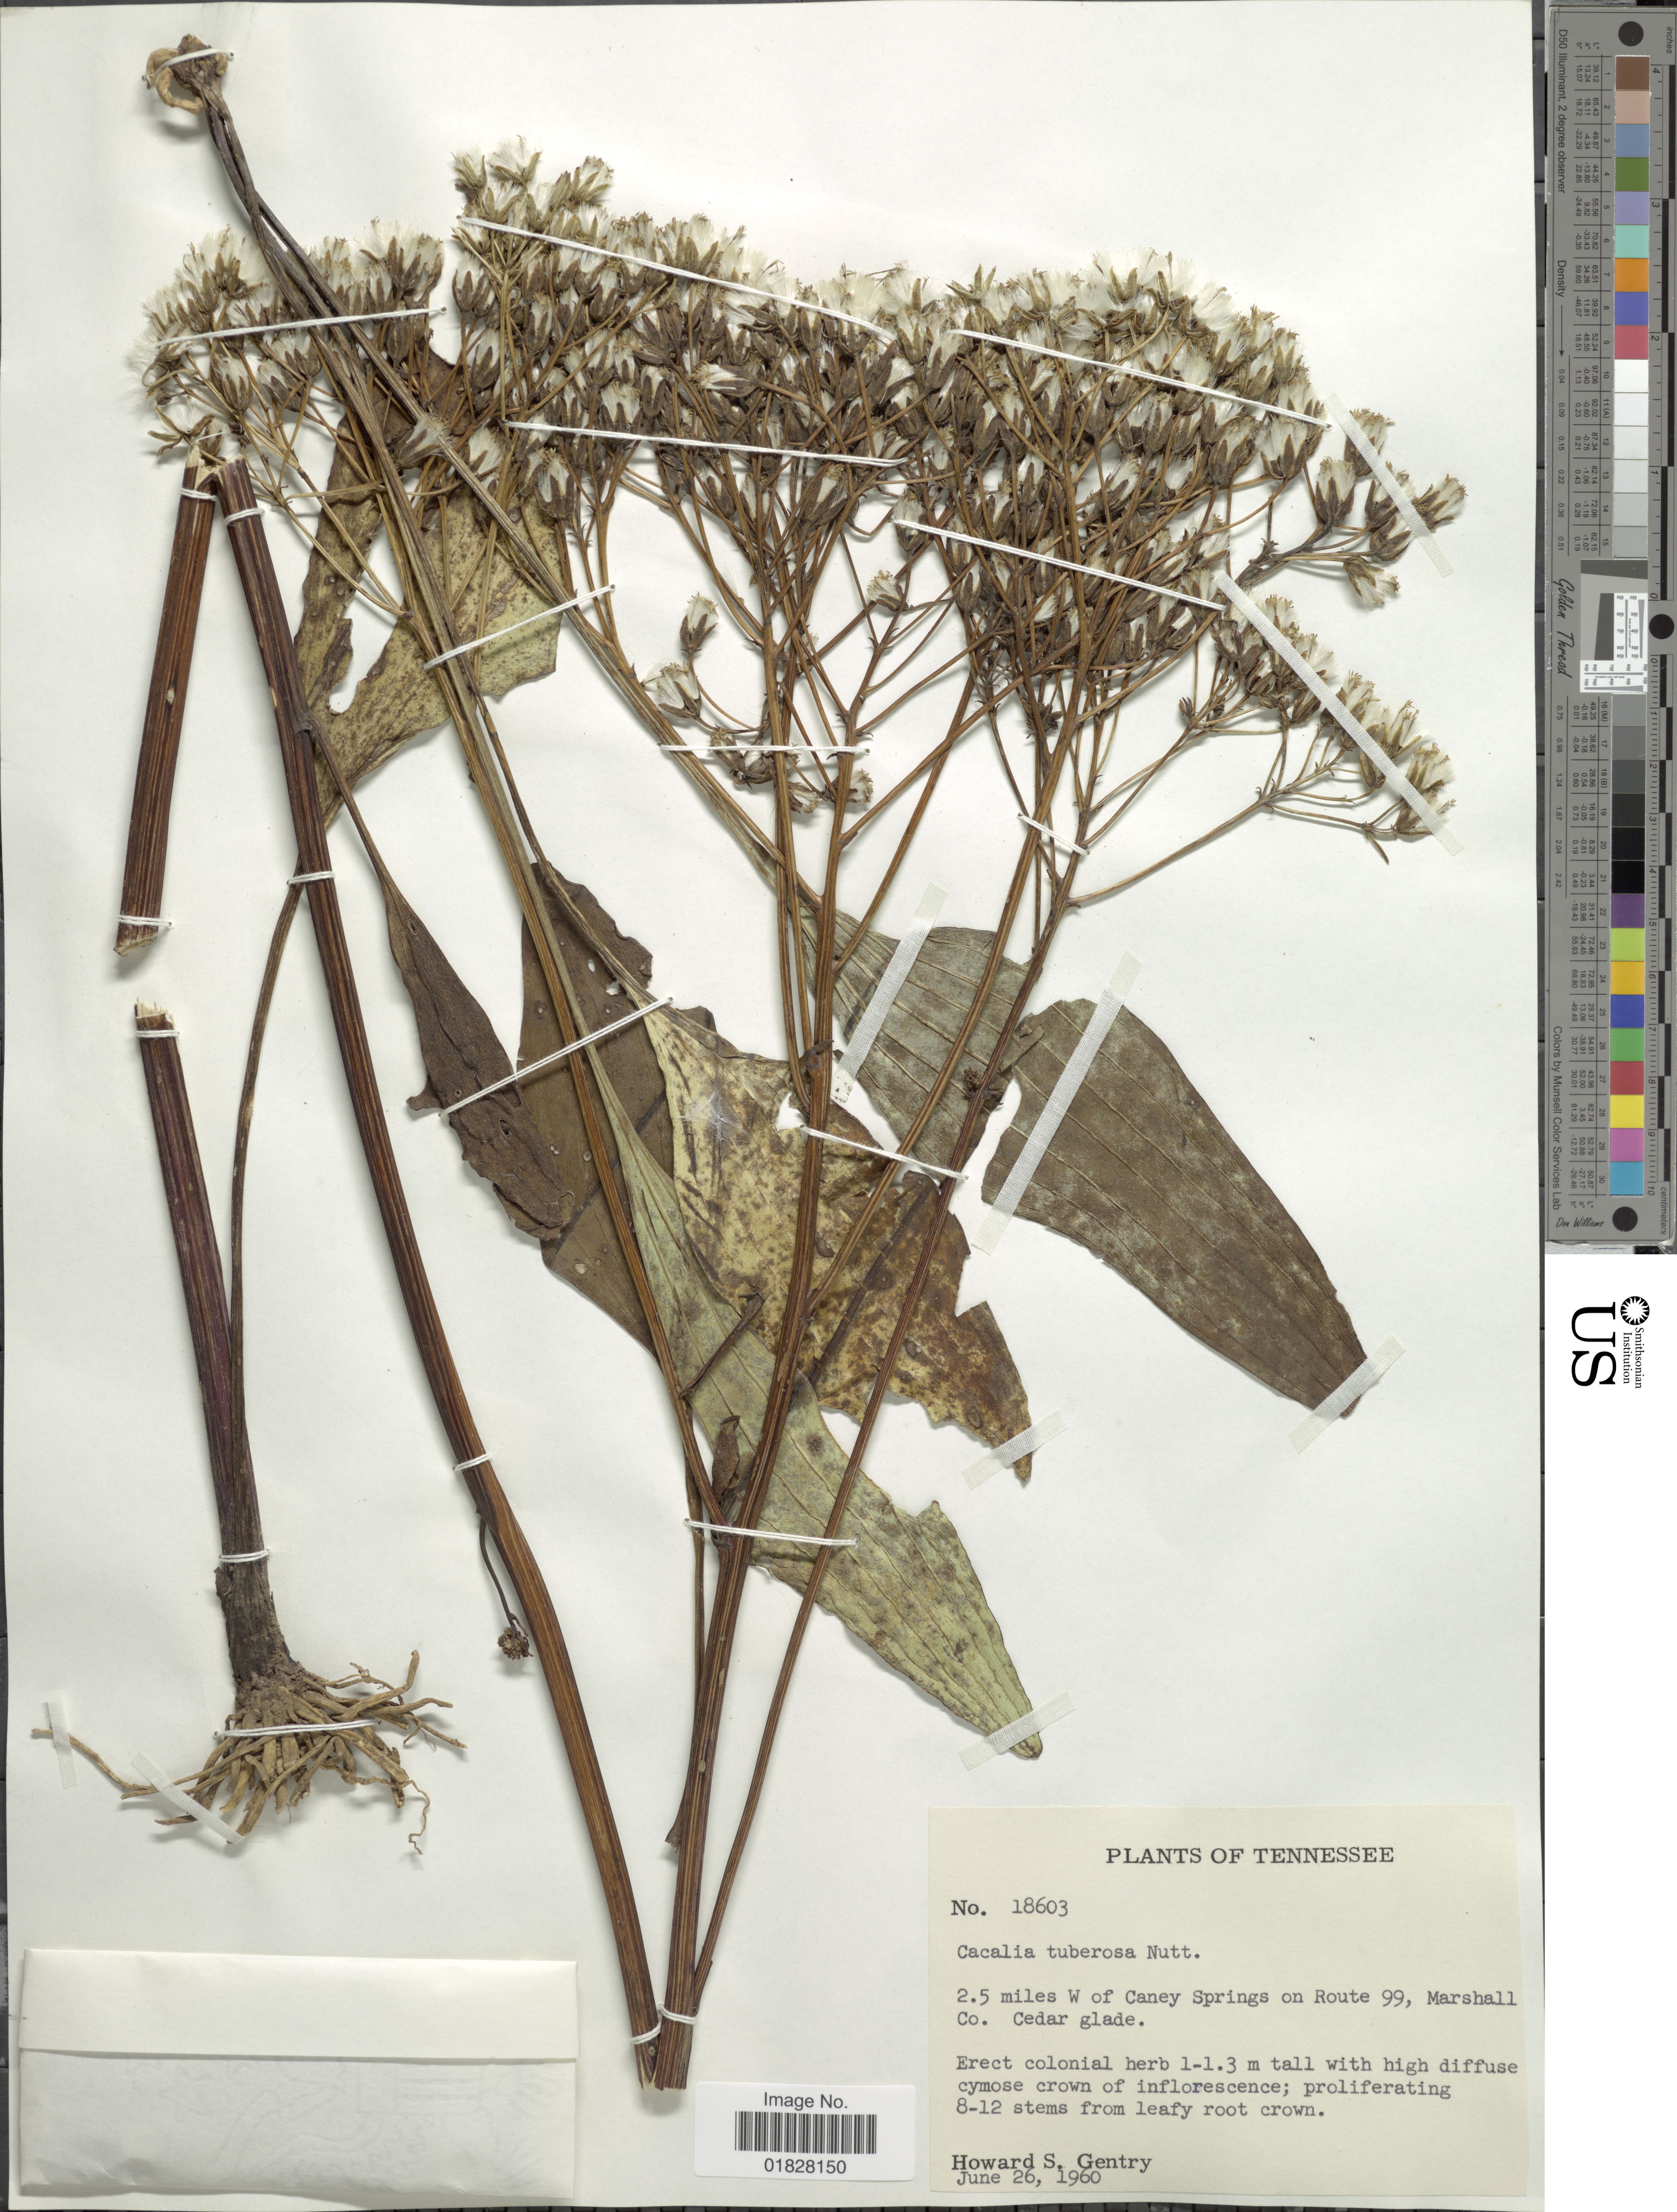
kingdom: Plantae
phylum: Tracheophyta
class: Magnoliopsida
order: Asterales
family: Asteraceae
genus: Arnoglossum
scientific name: Arnoglossum plantagineum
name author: Raf.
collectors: H. S. Gentry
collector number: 18603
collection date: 1960-06-26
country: United States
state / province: Tennessee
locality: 2.5 miles W of Caney Springs on Route 99, Marshall Co. Cedar glade